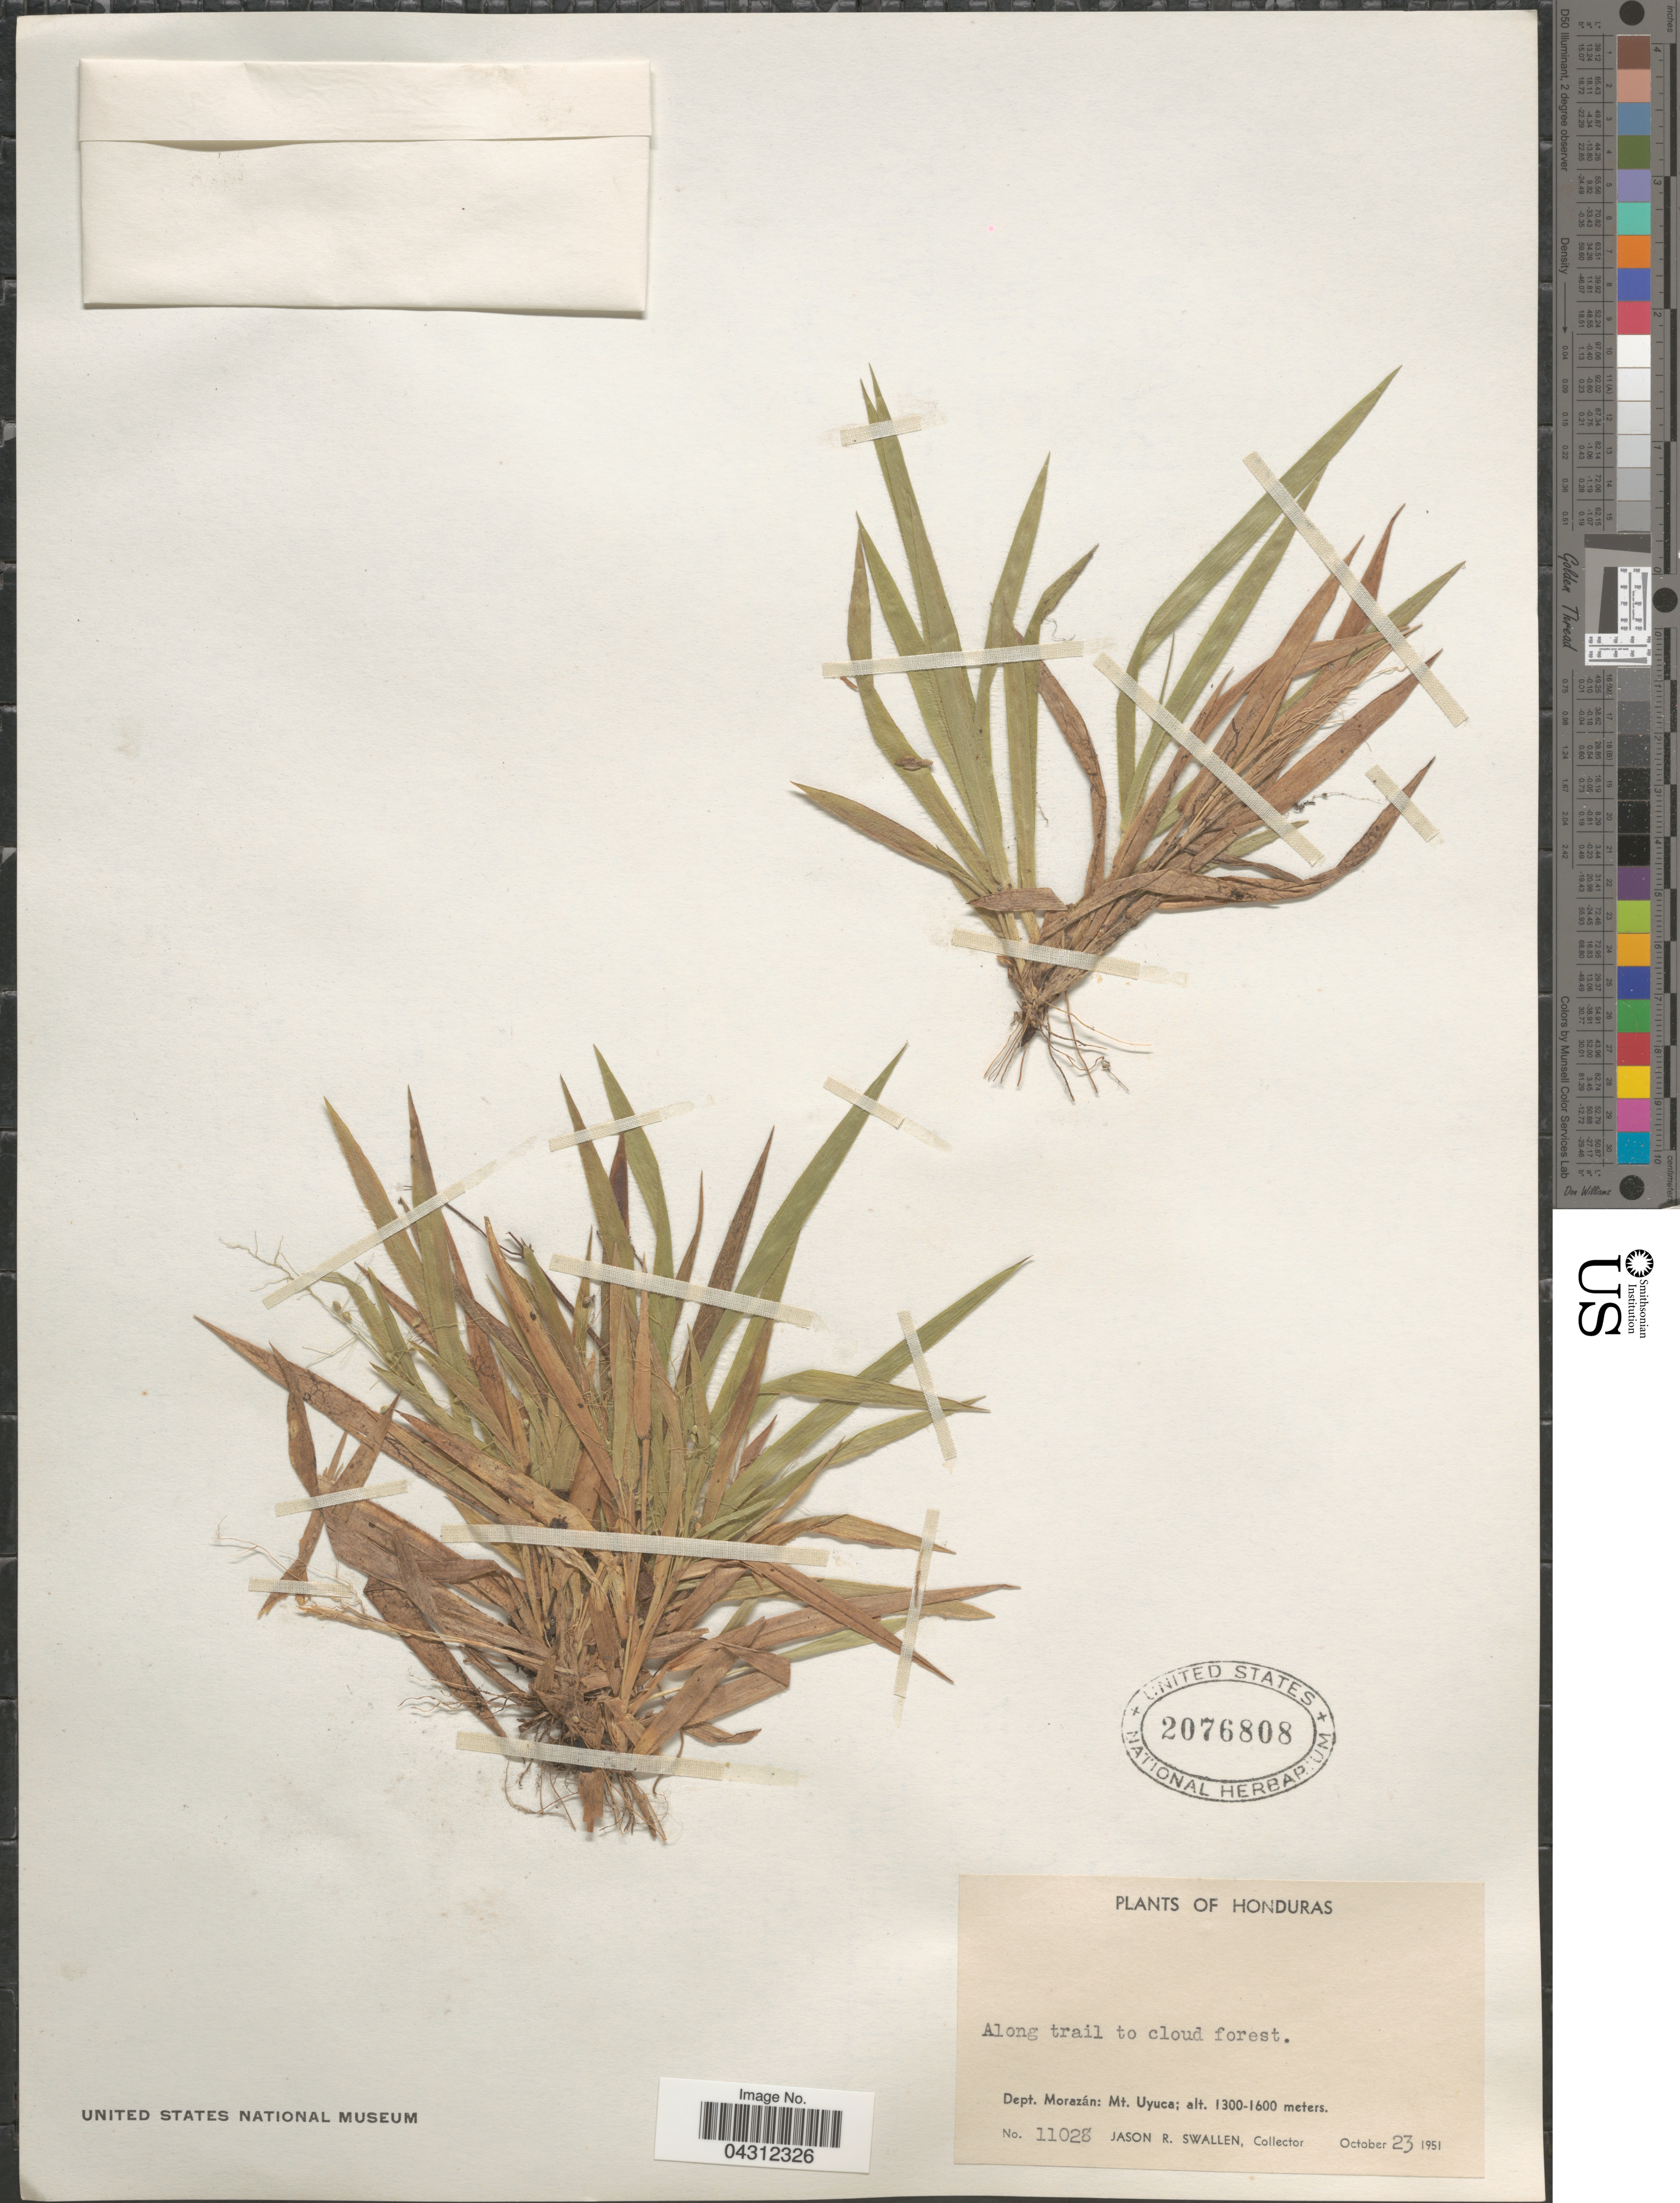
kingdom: Plantae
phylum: Tracheophyta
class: Liliopsida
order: Poales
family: Poaceae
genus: Dichanthelium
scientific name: Dichanthelium laxiflorum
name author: (Lam.) Gould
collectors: J. R. Swallen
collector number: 11028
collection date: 1951-10-23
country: Honduras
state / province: Fco. Morazán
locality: Along trail to cloud forest. Dept. Morazán: Mt. Uyuca.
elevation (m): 1300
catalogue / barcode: US 2076808